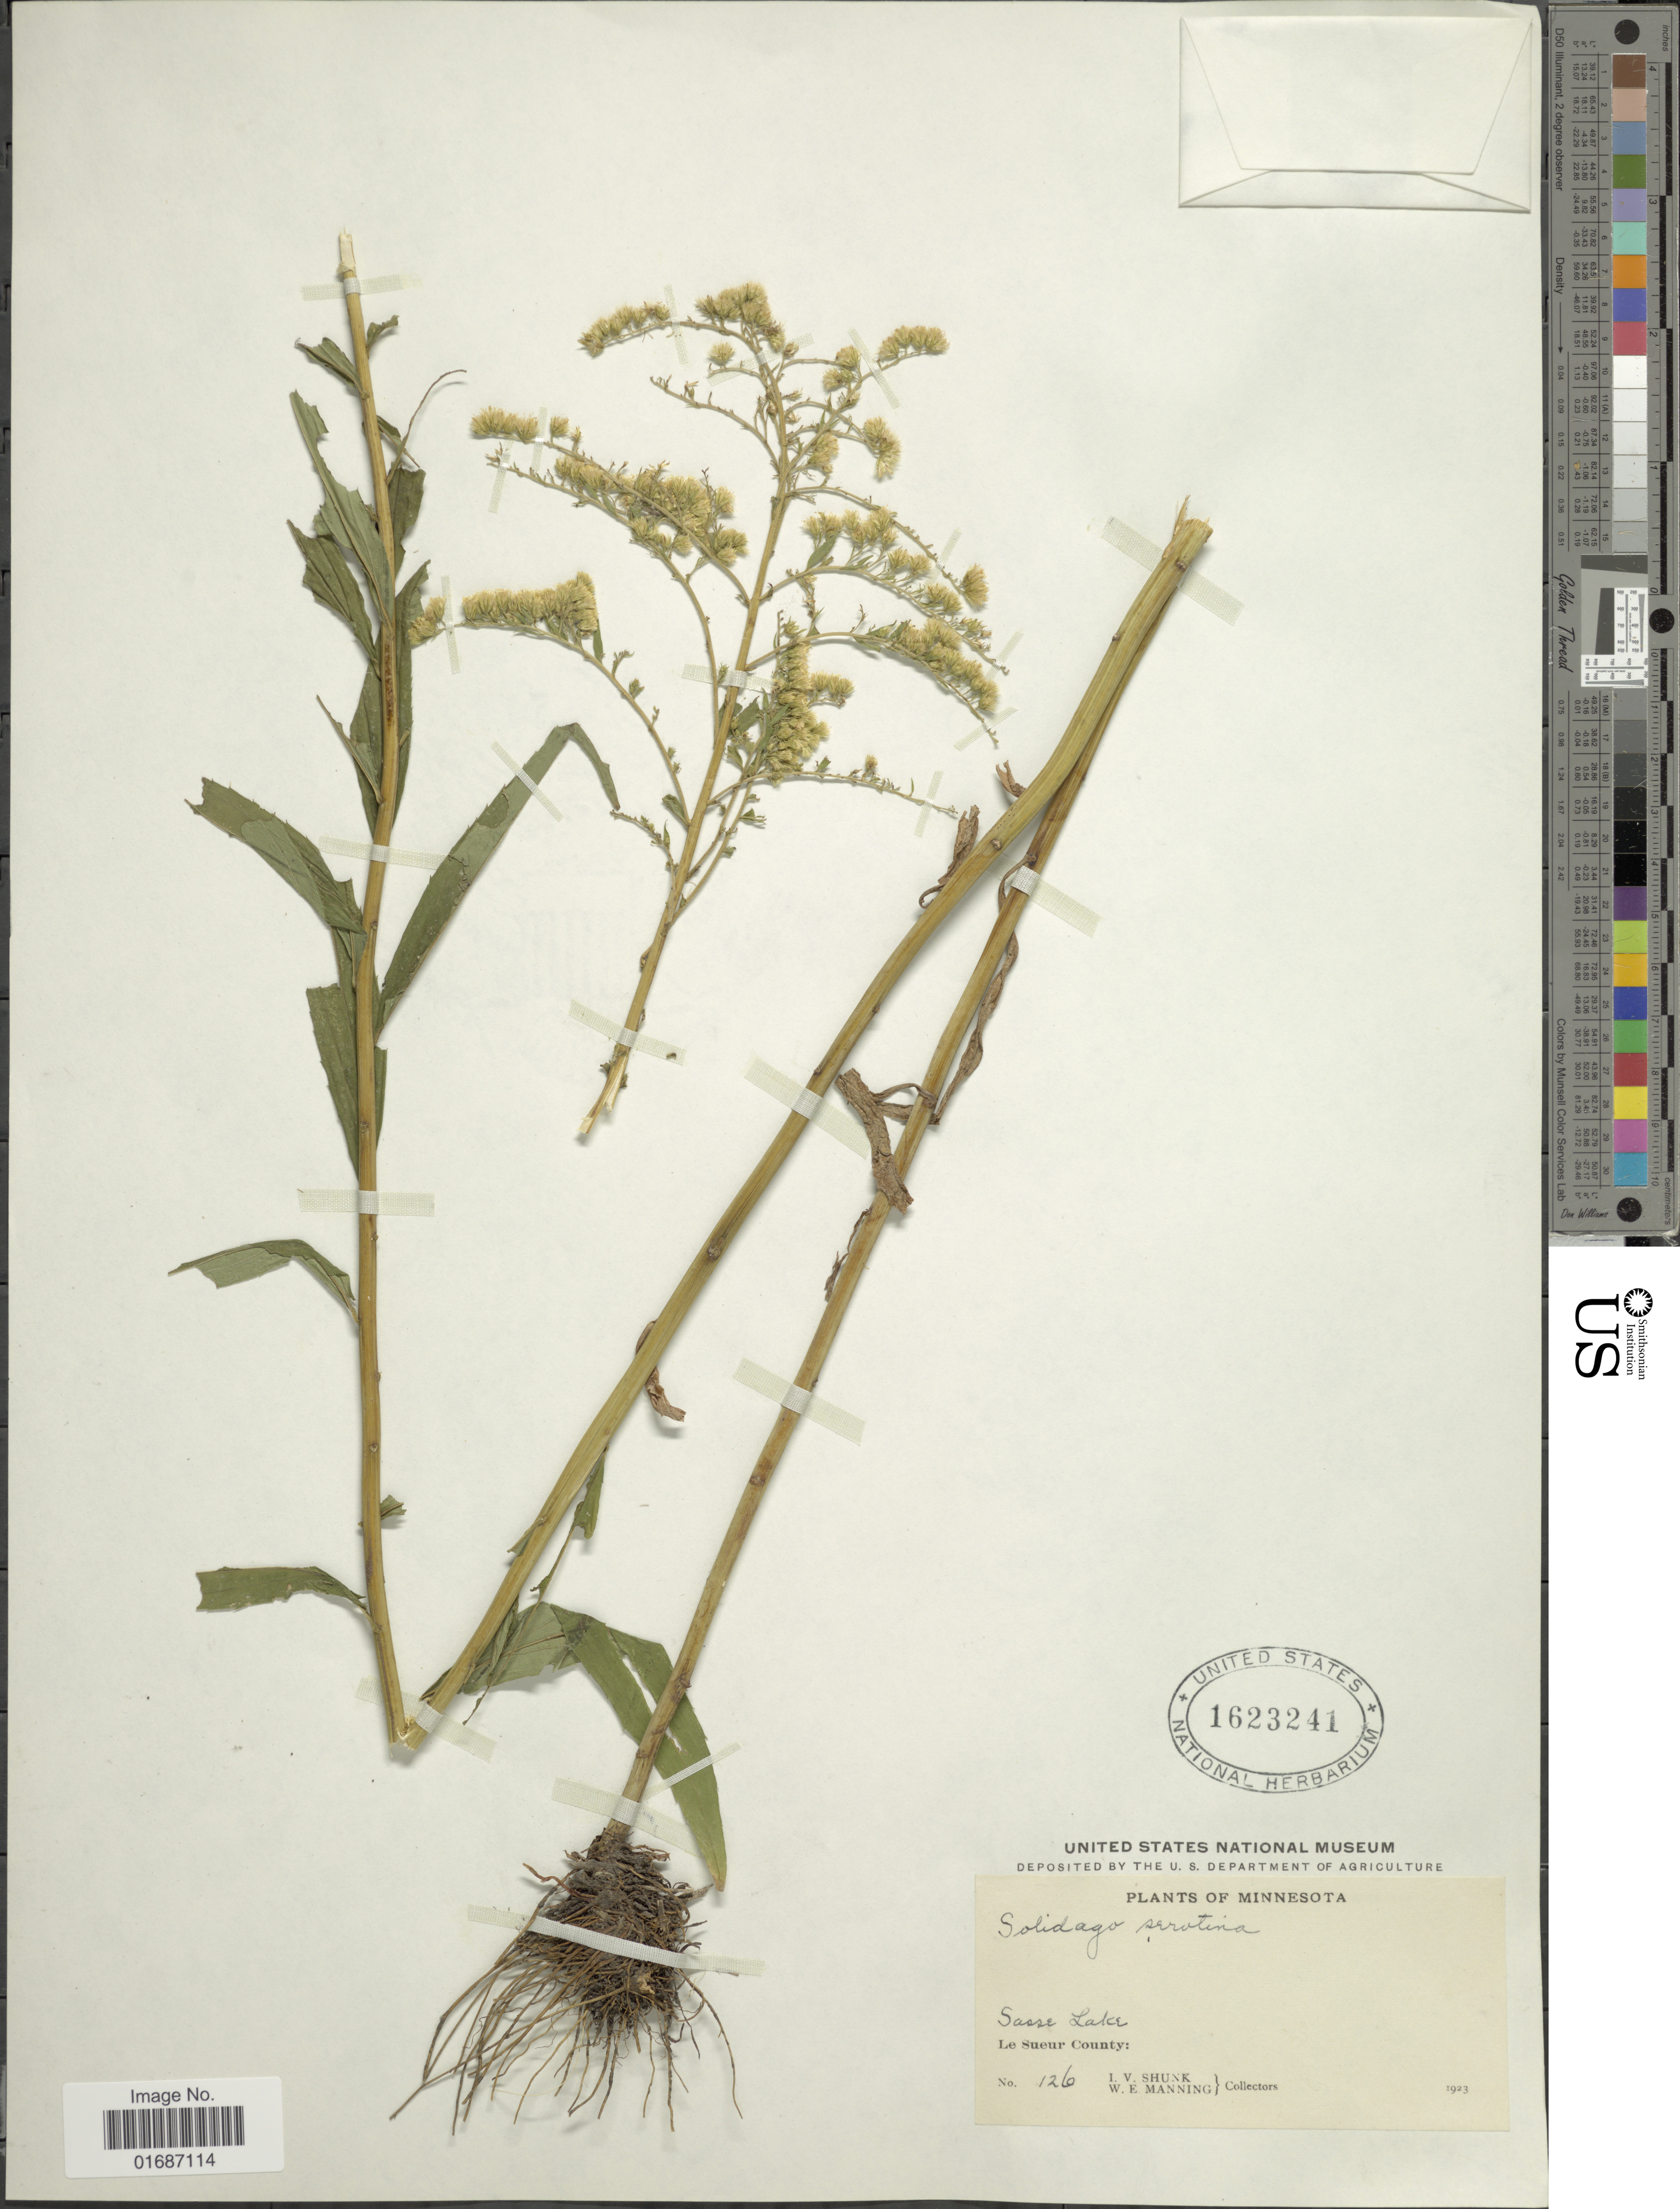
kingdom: Plantae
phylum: Tracheophyta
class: Magnoliopsida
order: Asterales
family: Asteraceae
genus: Solidago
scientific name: Solidago gigantea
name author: Aiton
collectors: I. Shunk & W. Manning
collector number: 126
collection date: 1923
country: United States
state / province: Minnesota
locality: Sasse Lake, Le Sueur County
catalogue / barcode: US 1623241